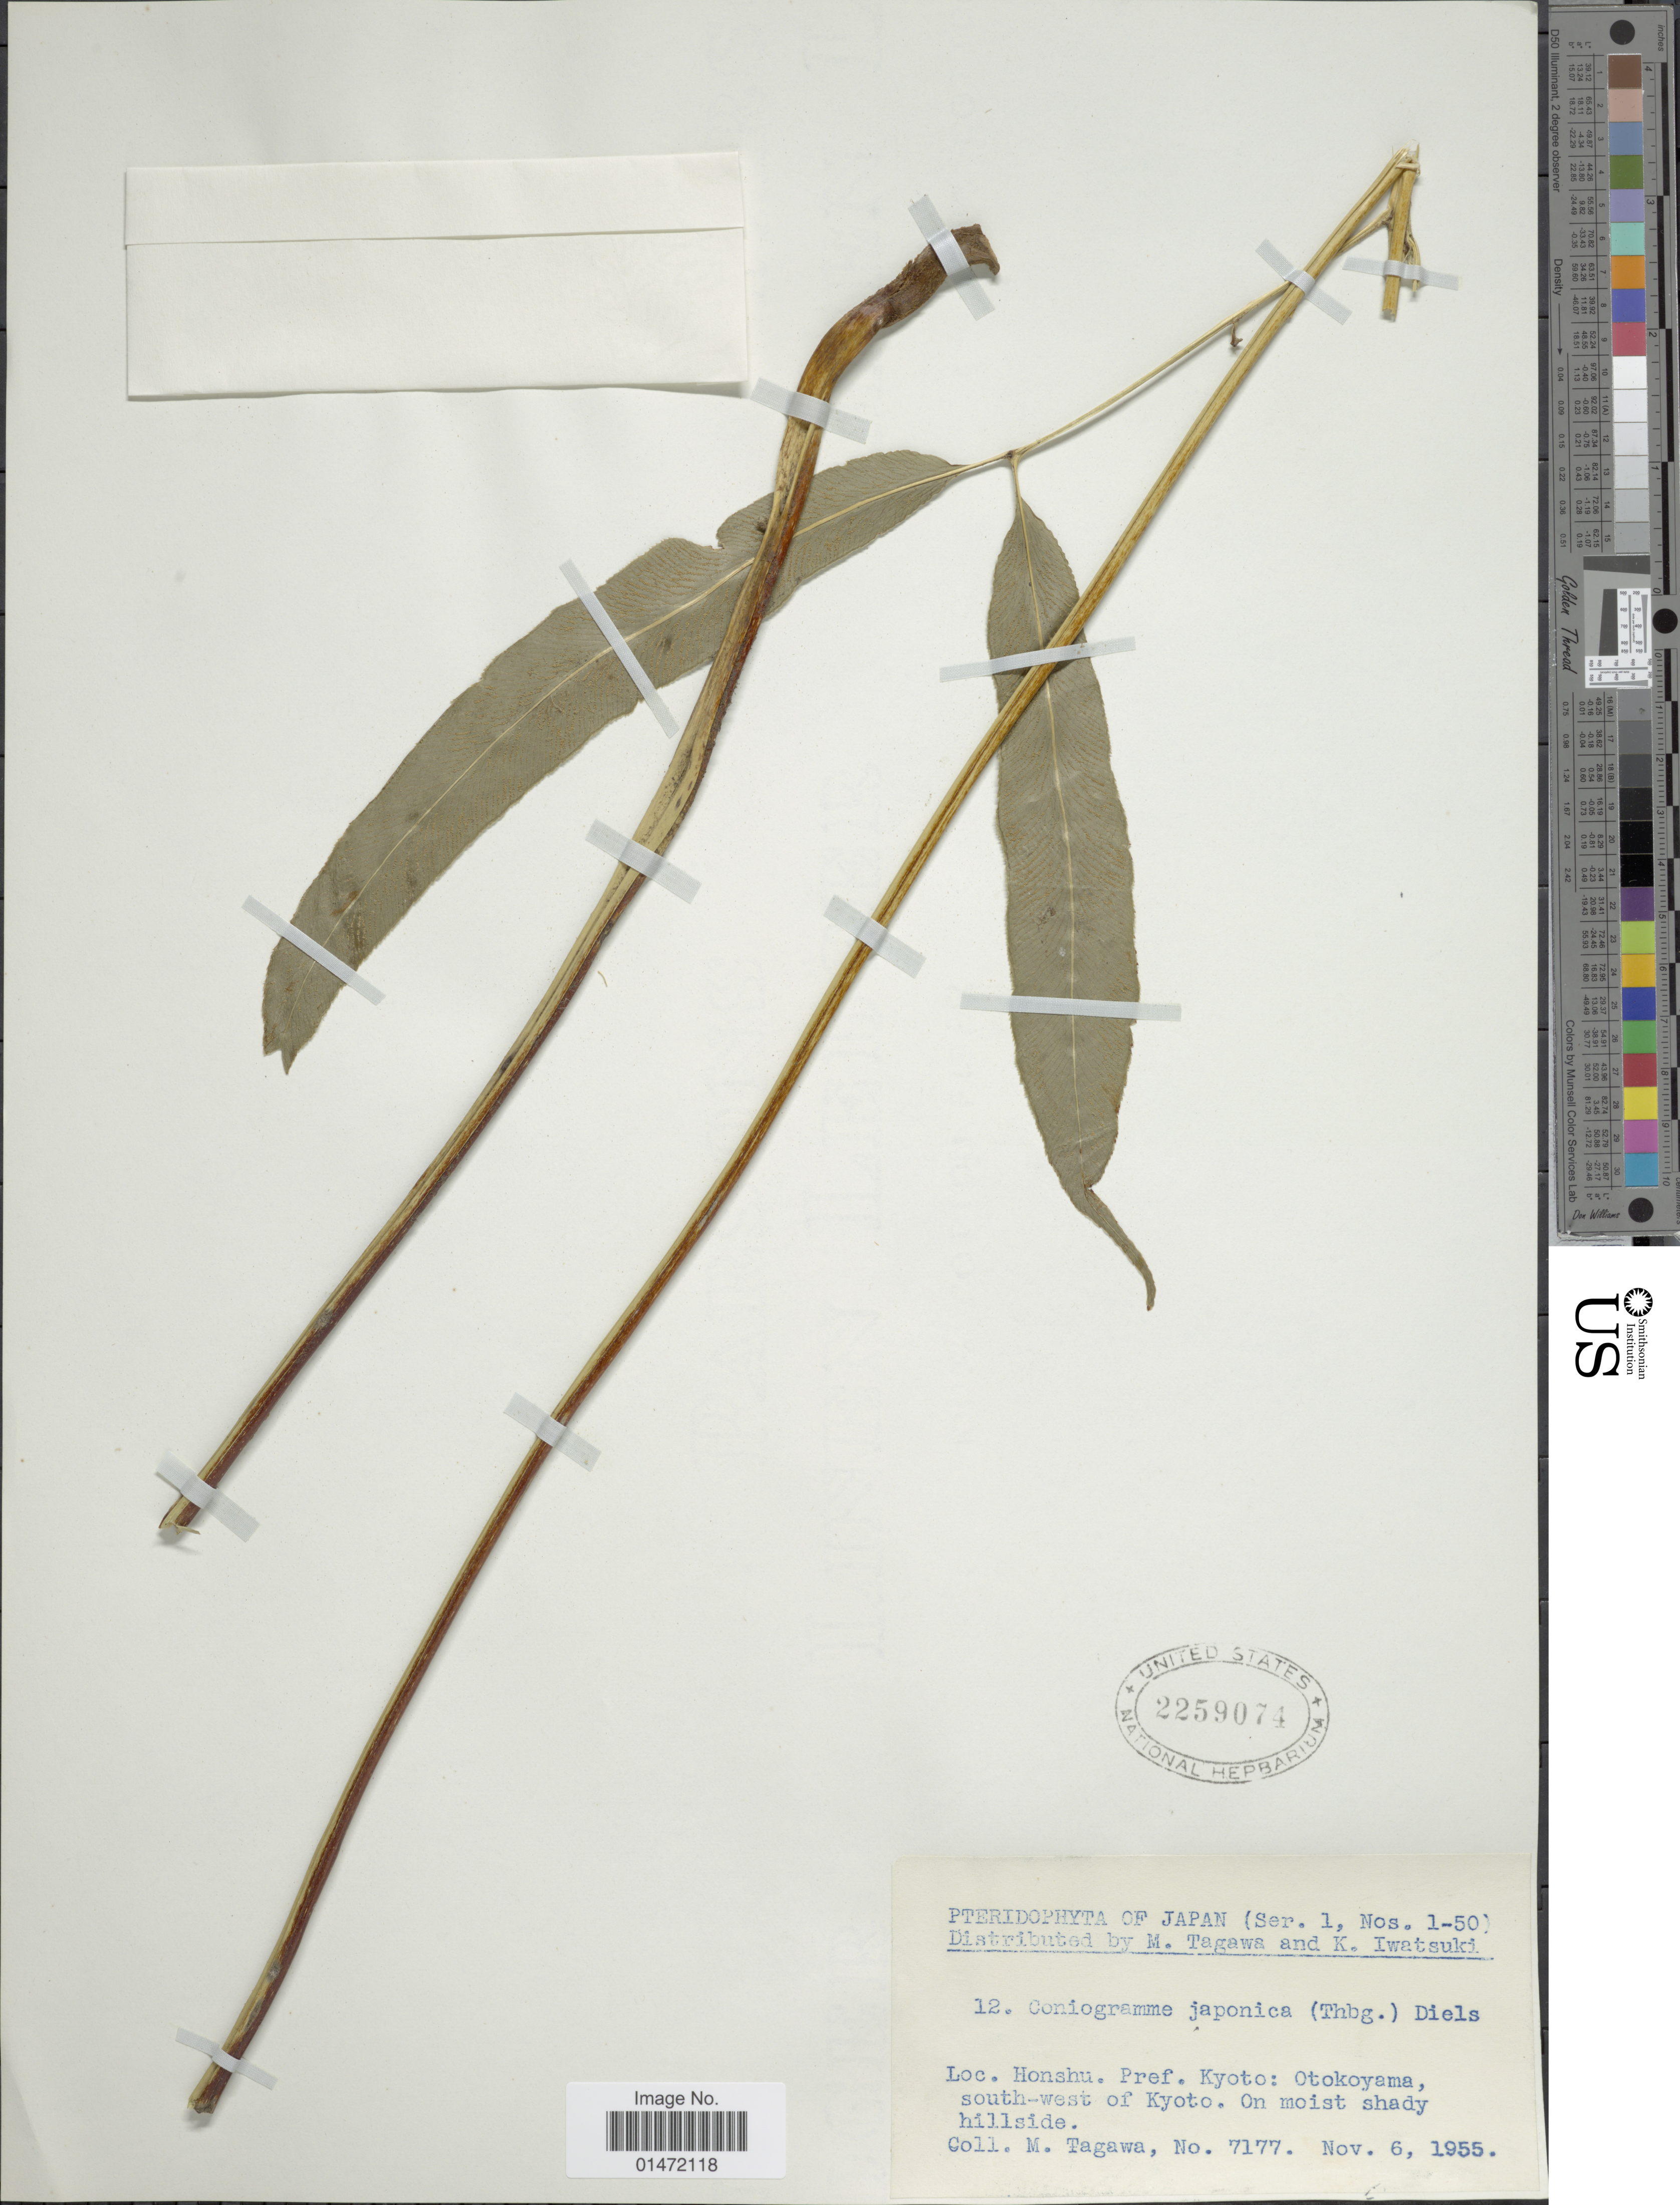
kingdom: Plantae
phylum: Tracheophyta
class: Polypodiopsida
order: Polypodiales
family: Pteridaceae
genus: Coniogramme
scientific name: Coniogramme japonica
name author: (Thunb. ex Murray) Diels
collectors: M. Tagawa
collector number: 7177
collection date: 1955-11-06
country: Japan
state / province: Kyoto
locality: Honshu. Pref. Kyoto: Otokoyama, south-west of Kyoto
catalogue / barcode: US 2259074